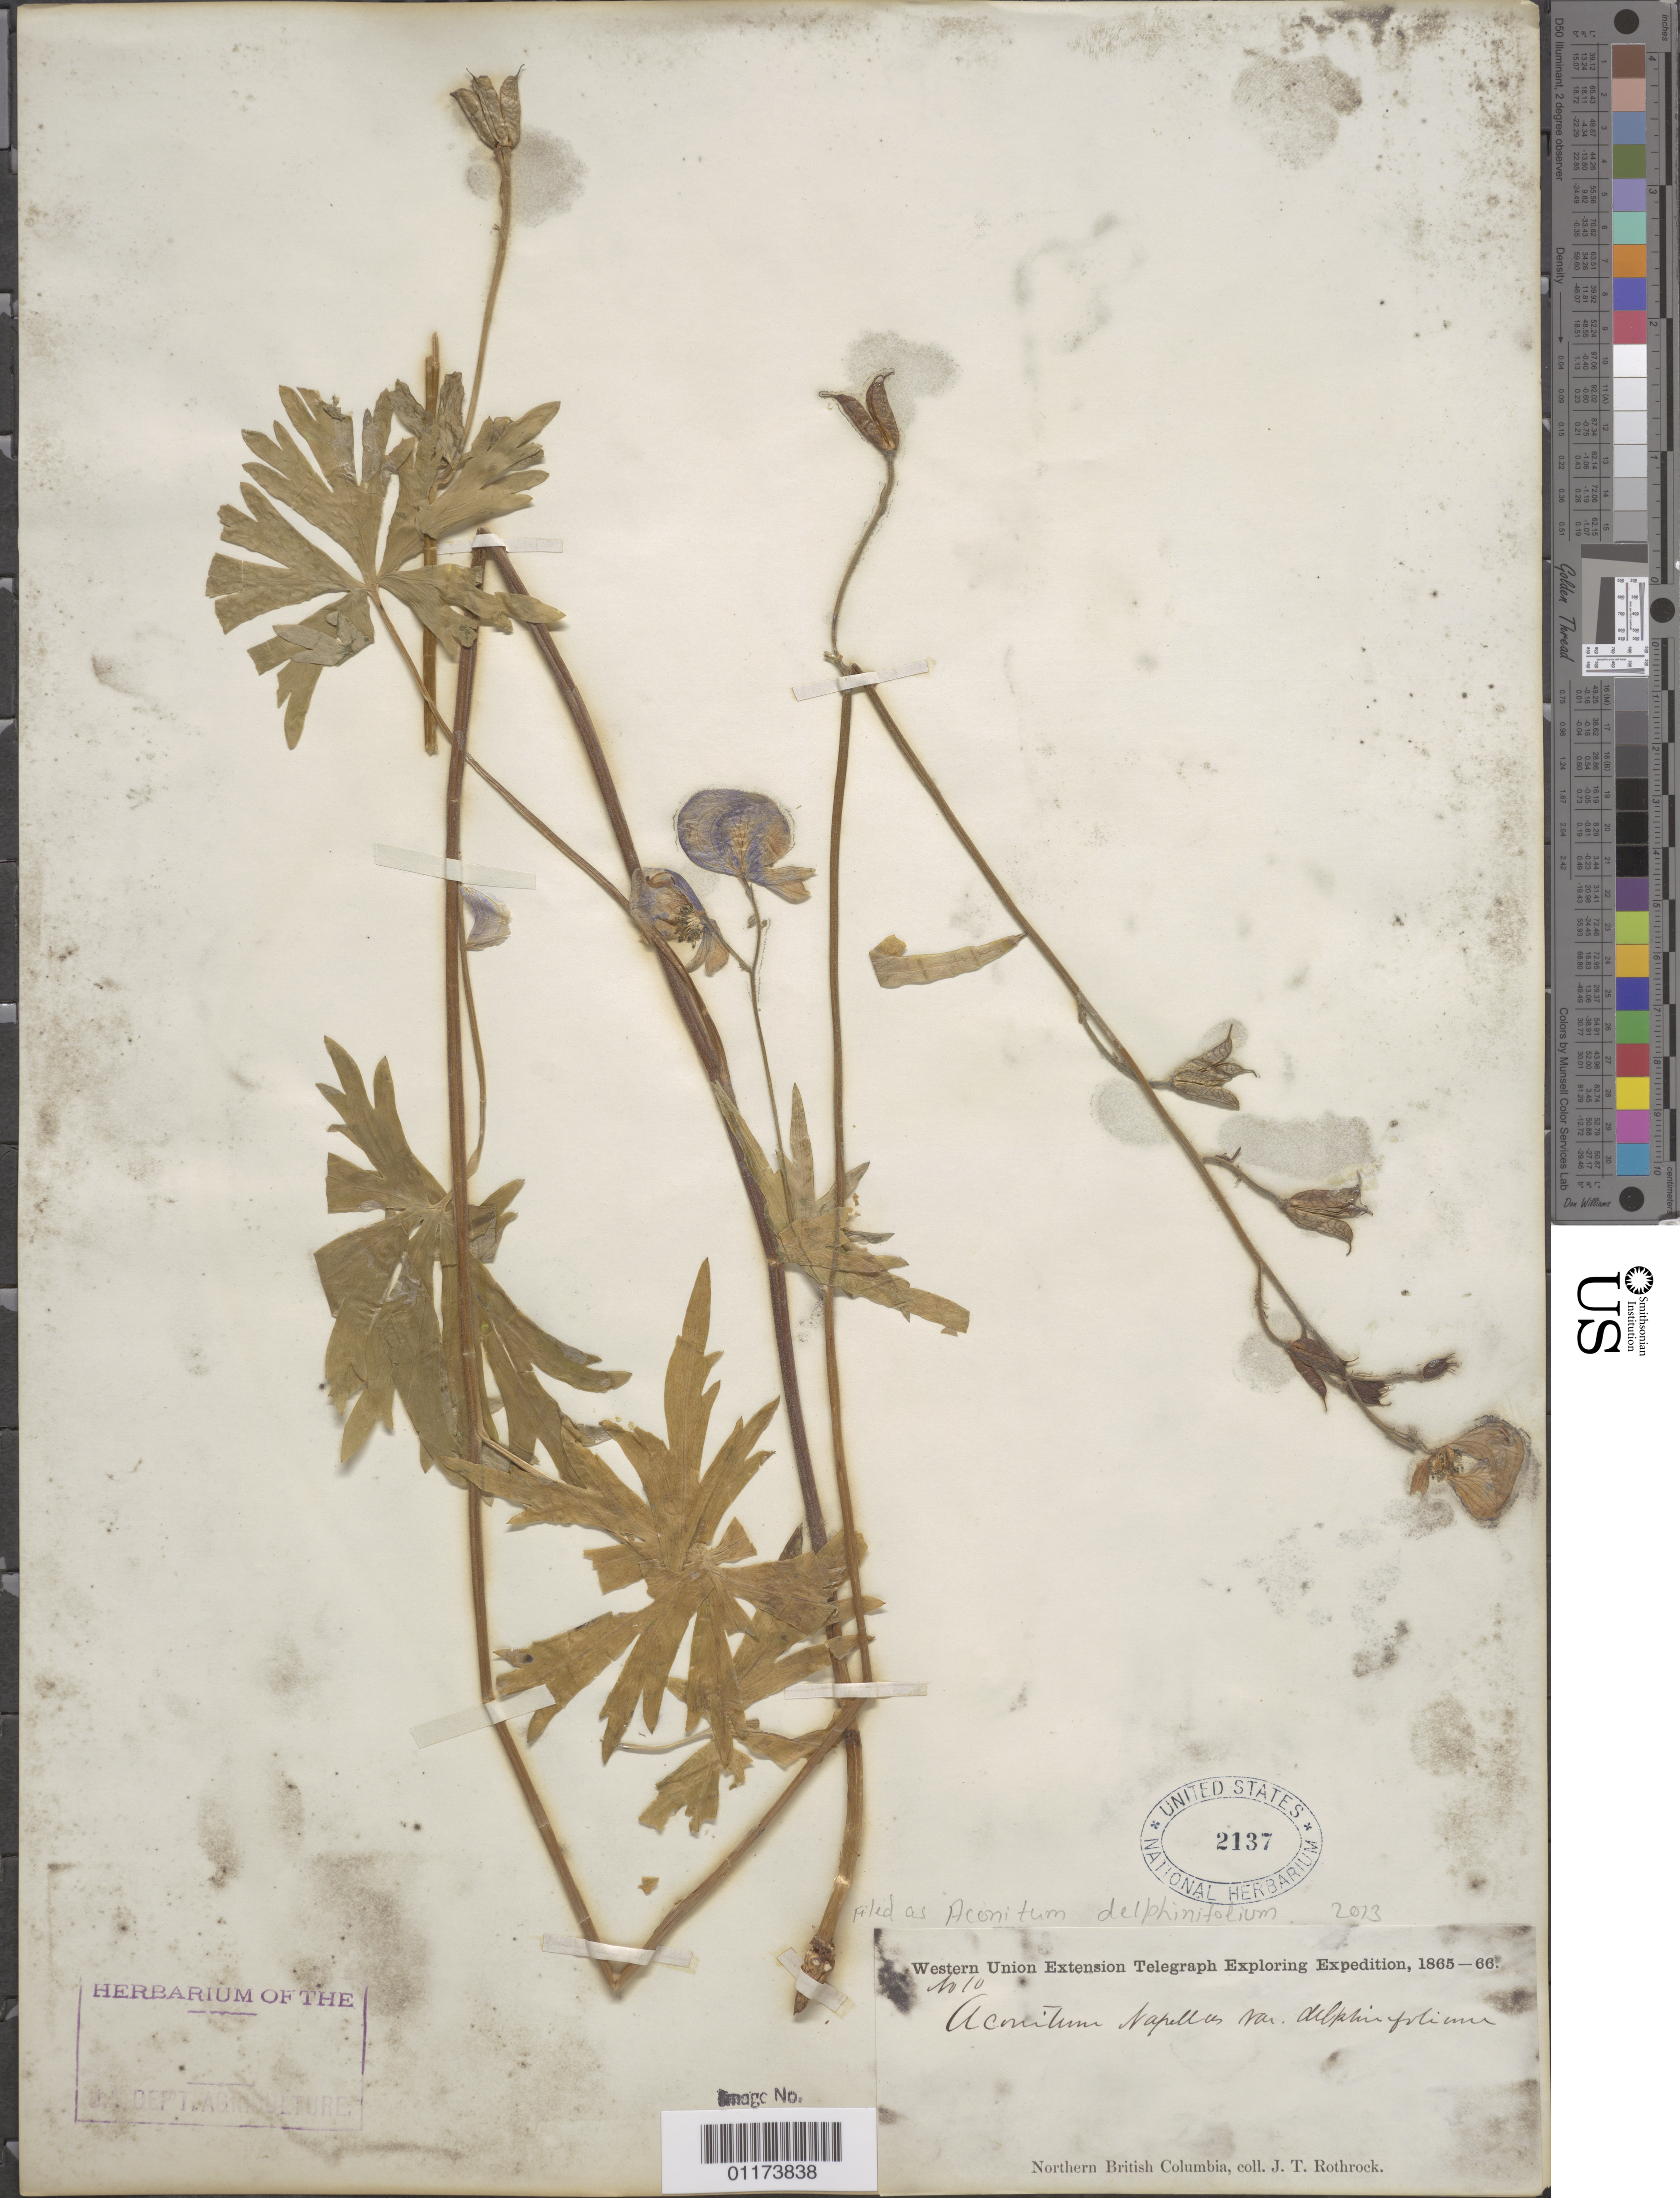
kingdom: Plantae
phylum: Tracheophyta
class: Magnoliopsida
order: Ranunculales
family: Ranunculaceae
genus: Aconitum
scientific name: Aconitum delphinifolium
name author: DC.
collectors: J. T. Rothrock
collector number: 10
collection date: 1865/1866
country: Canada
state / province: British Columbia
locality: Northern British Columbia.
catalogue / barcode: US 2137